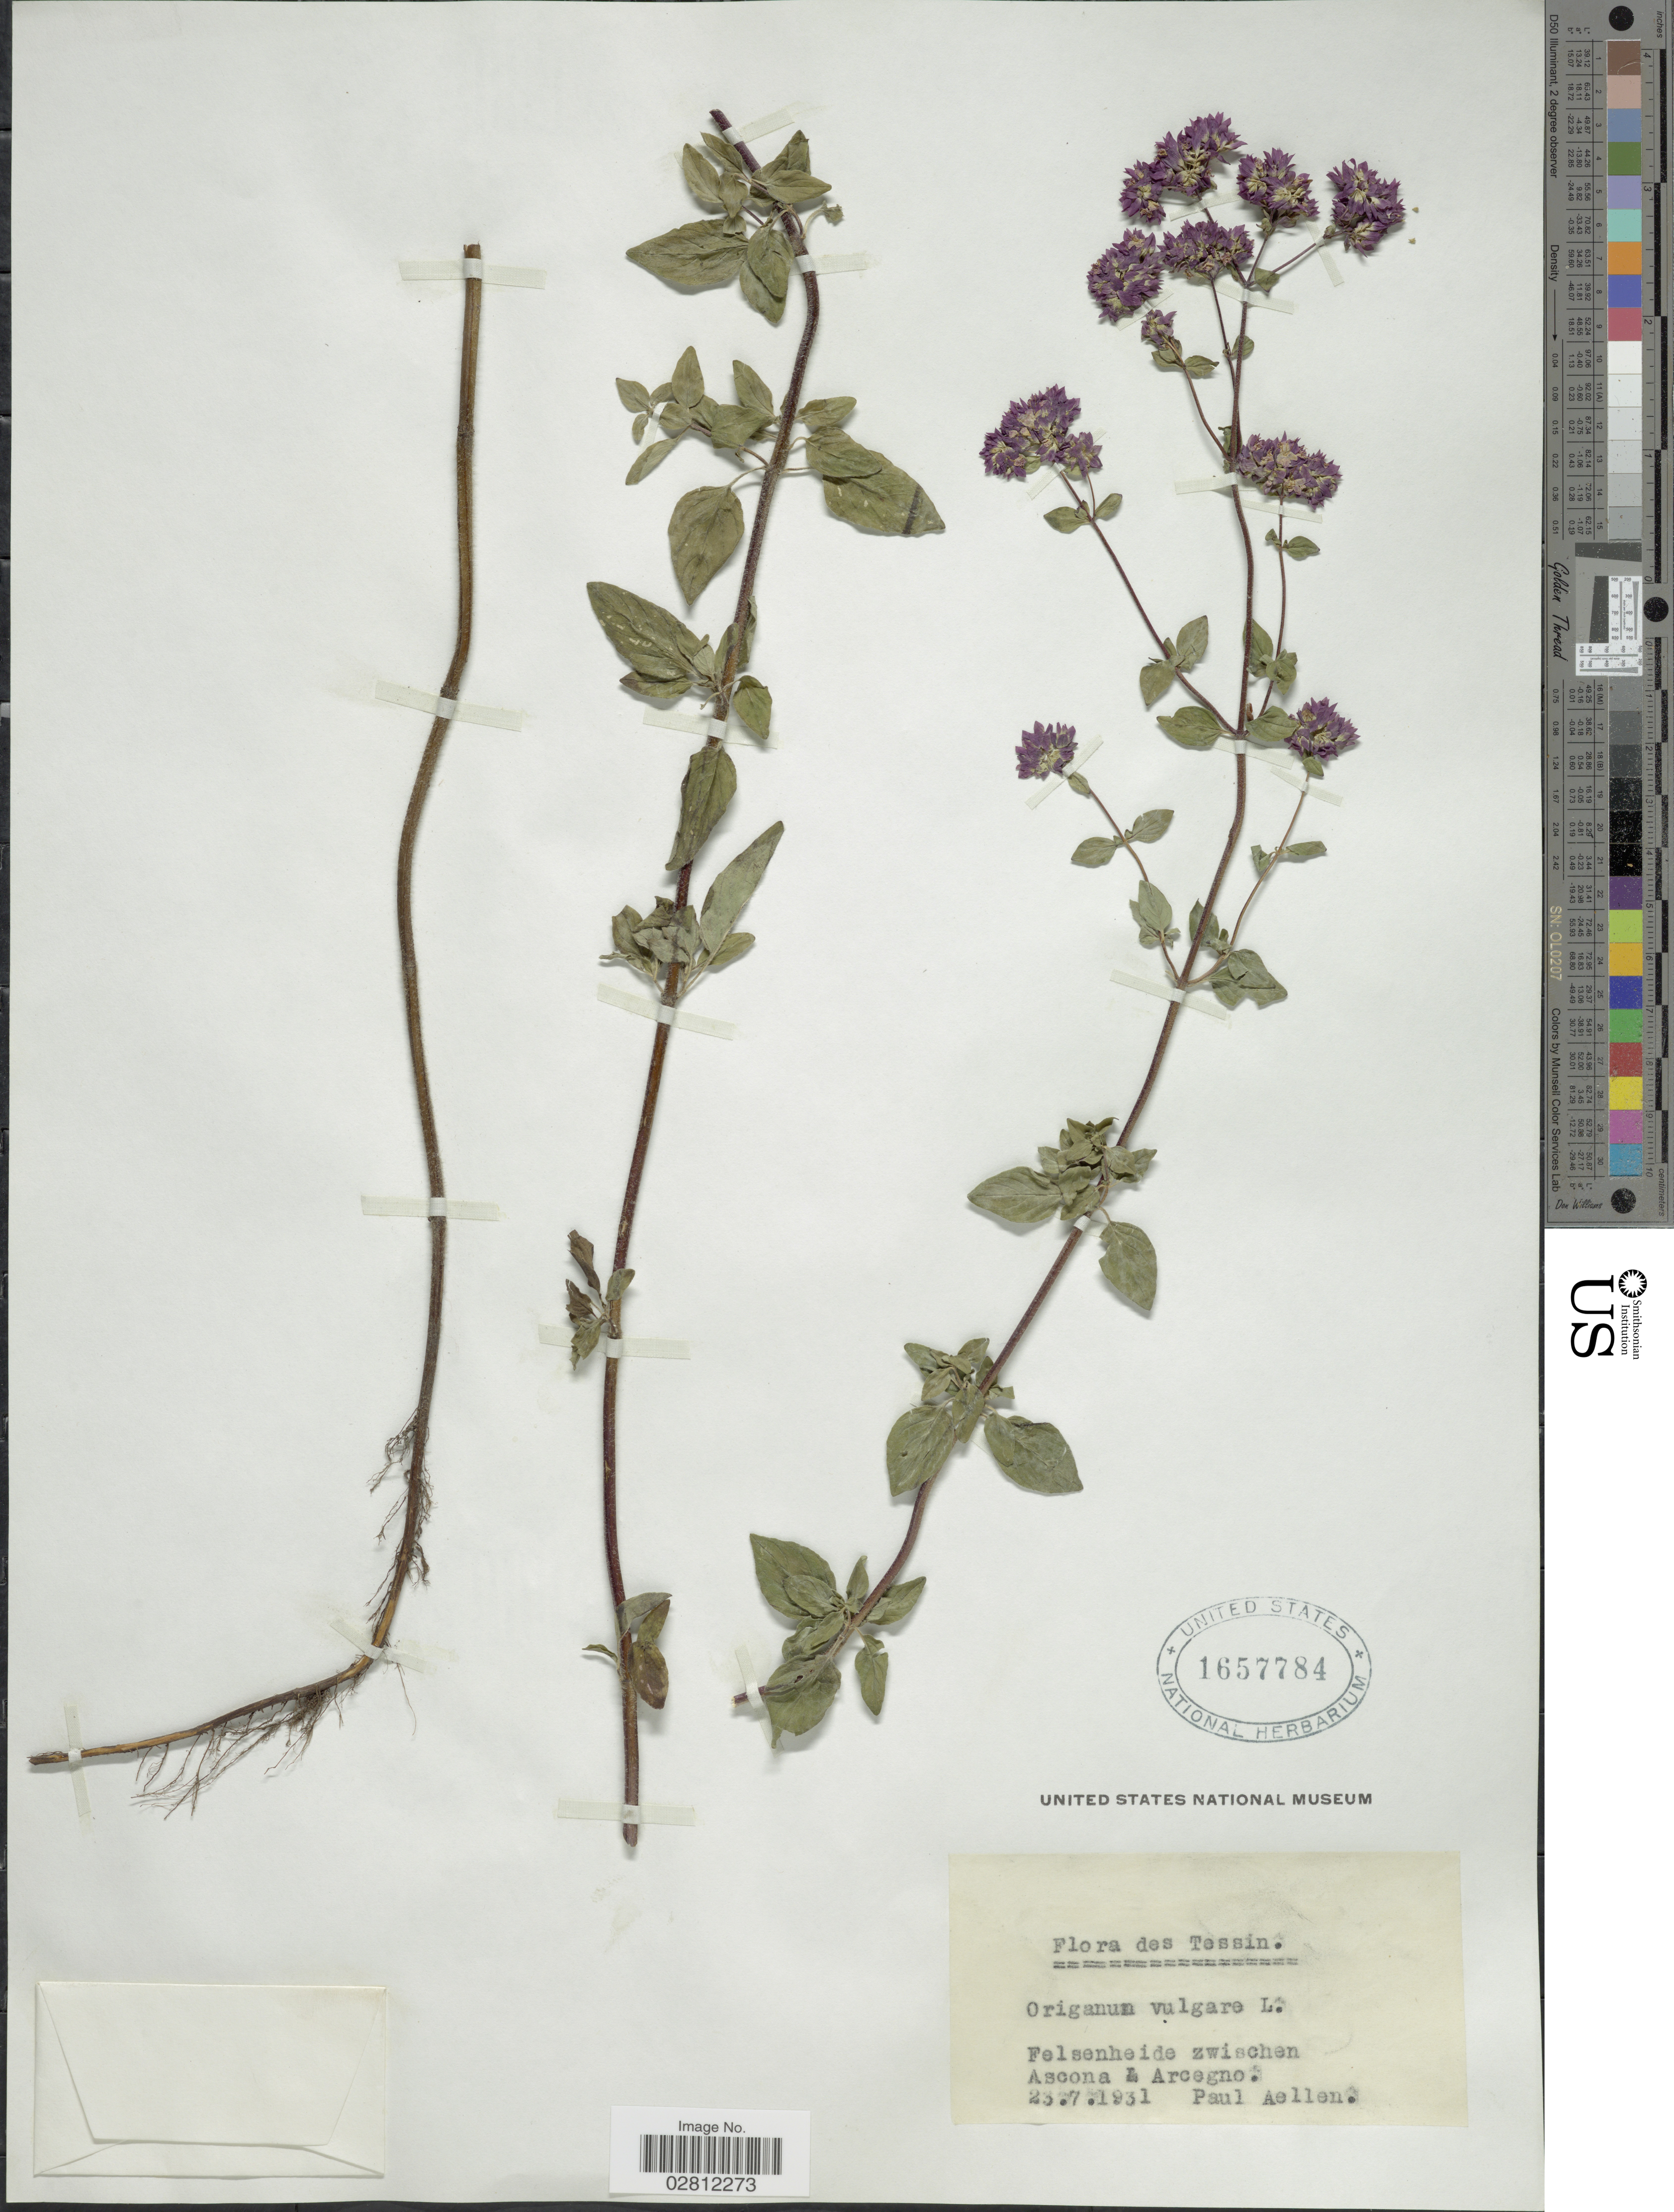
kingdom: Plantae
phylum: Tracheophyta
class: Magnoliopsida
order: Lamiales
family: Lamiaceae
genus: Origanum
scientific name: Origanum vulgare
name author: L.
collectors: P. Aellen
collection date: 1931-07-23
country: Switzerland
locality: Tessin, Felsenheide zwischen Ascona Arcegno.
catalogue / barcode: US 1657784